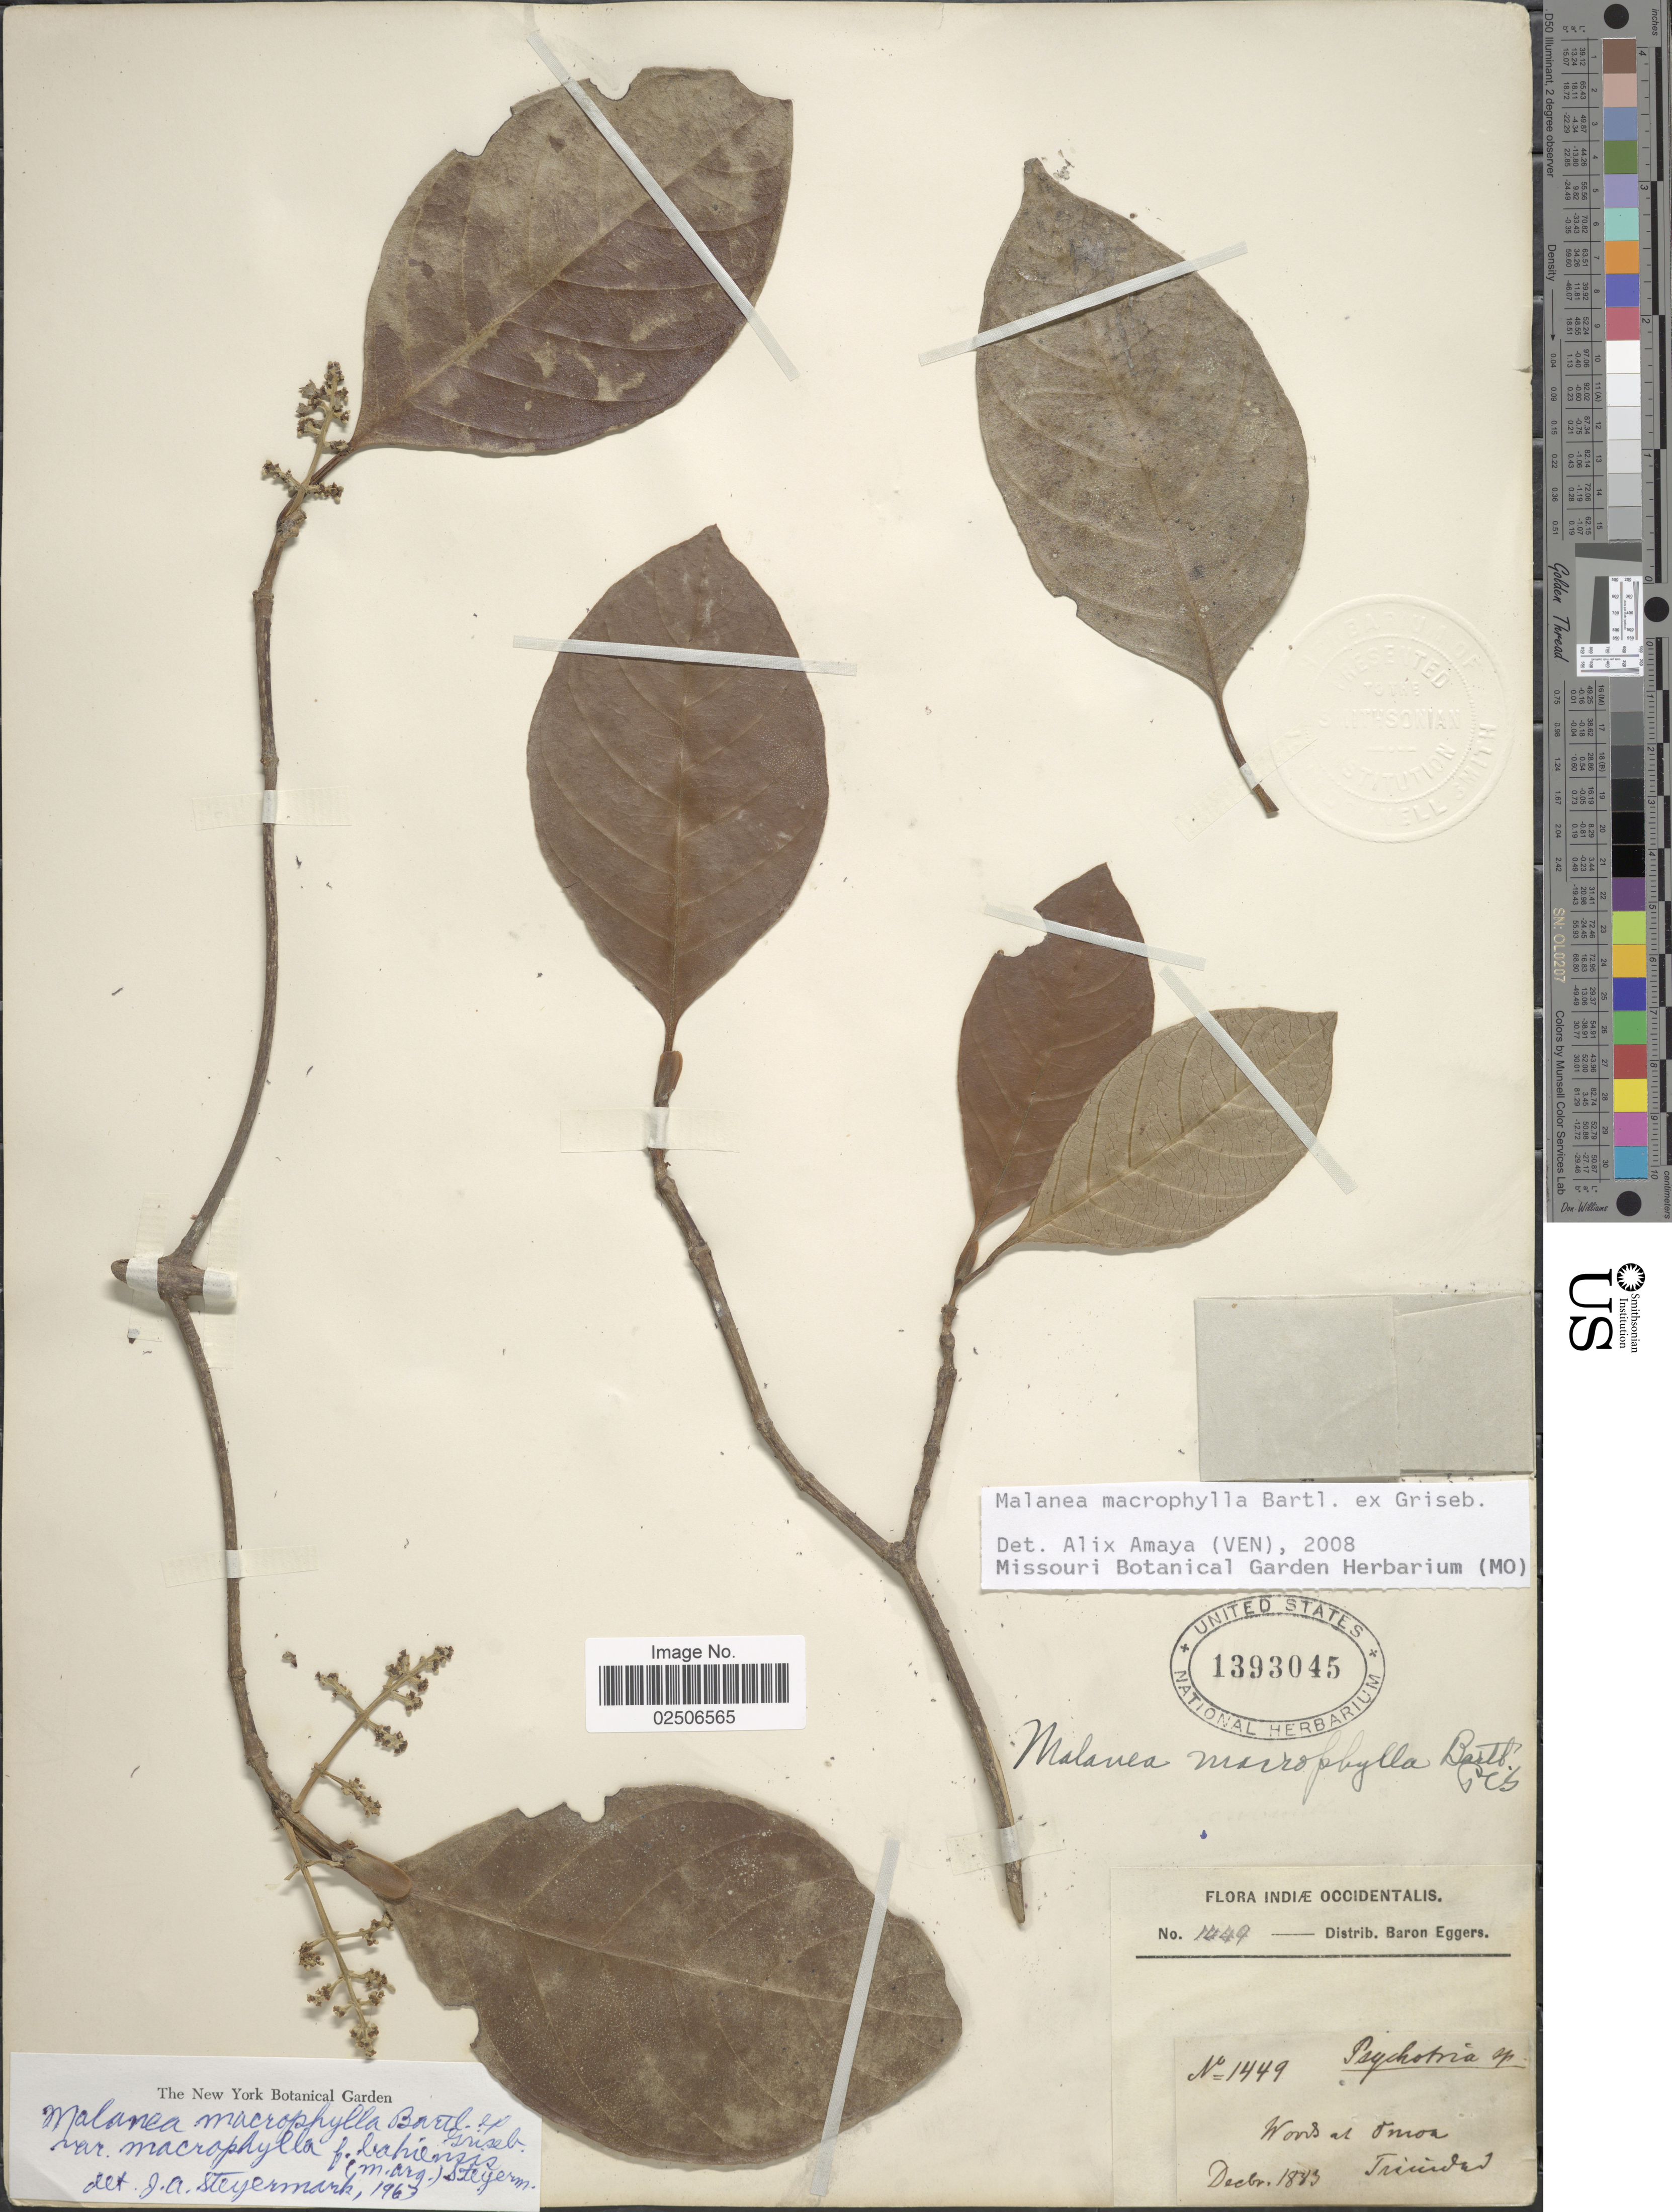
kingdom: Plantae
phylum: Tracheophyta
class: Magnoliopsida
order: Gentianales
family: Rubiaceae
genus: Malanea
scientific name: Malanea macrophylla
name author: Bartl. ex Griseb.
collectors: B. Eggers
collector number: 1449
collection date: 1883-12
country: Trinidad and Tobago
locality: Indiae Occidentalis, Trinidad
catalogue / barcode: US 1393045